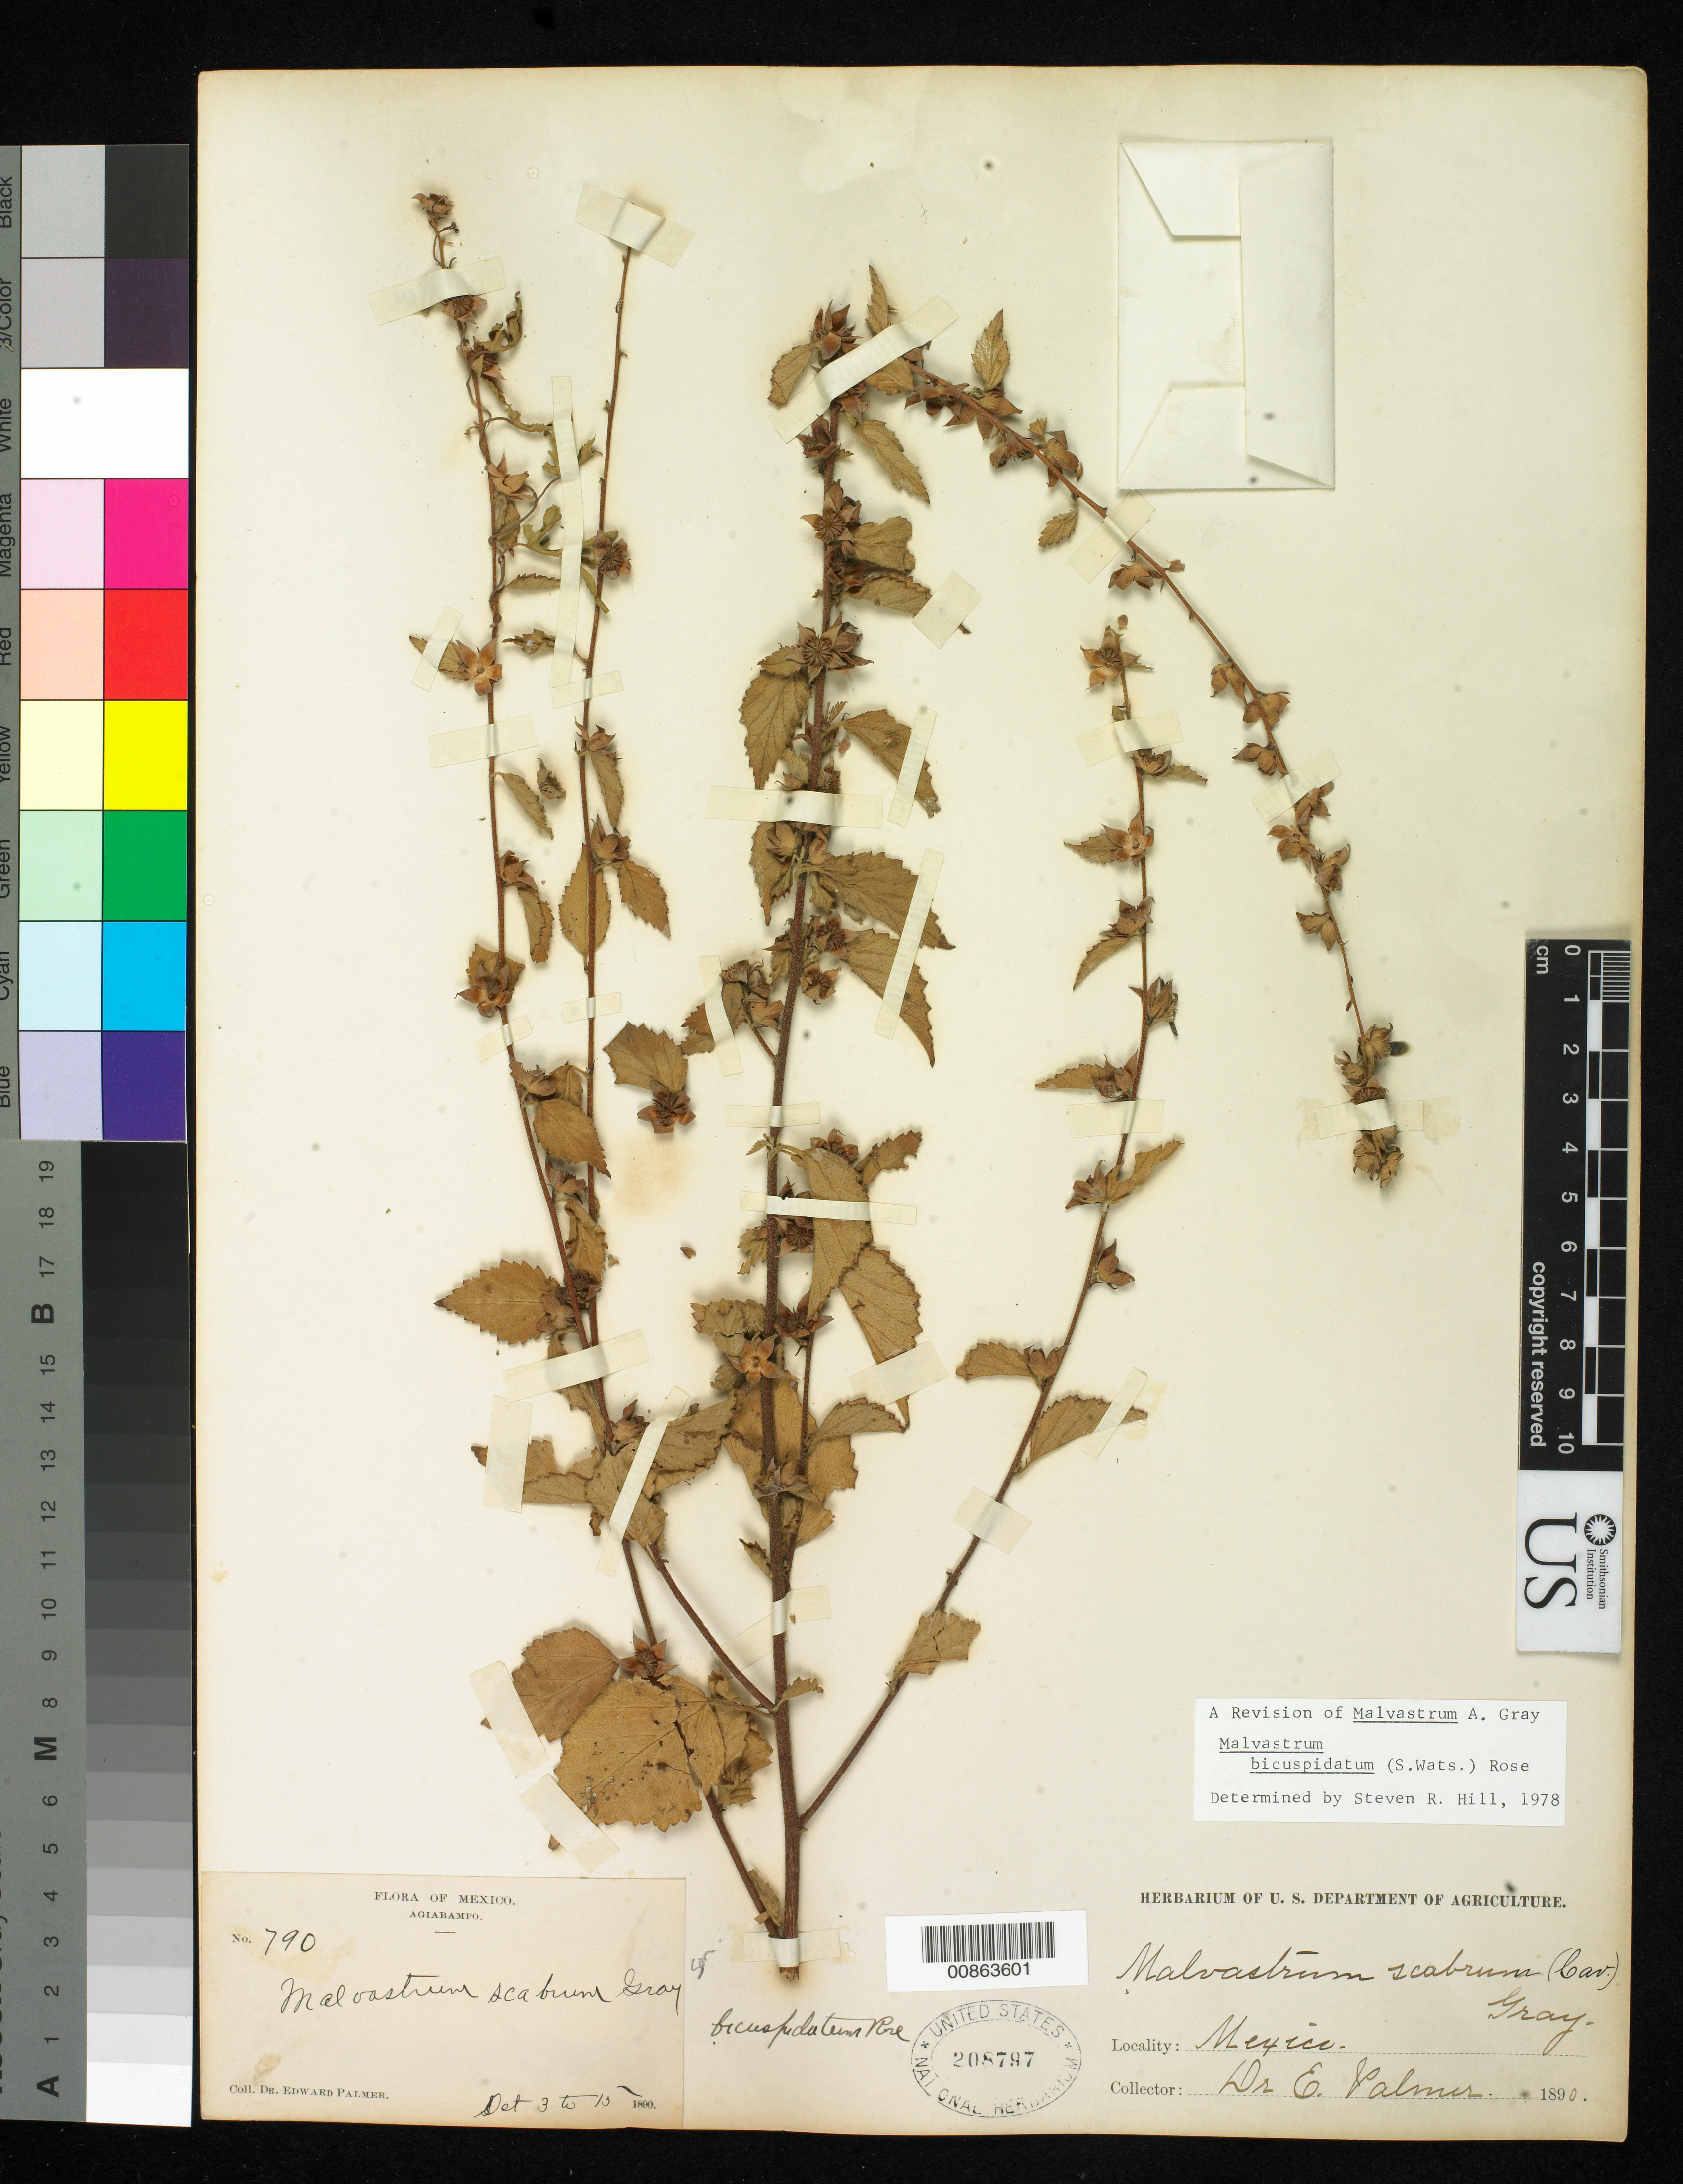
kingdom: Plantae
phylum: Tracheophyta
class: Magnoliopsida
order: Malvales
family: Malvaceae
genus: Malvastrum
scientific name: Malvastrum bicuspidatum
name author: (S. Watson) Rose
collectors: E. Palmer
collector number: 790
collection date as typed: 03 Sep 1890 to 15 Sep 1890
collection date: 1890-09-03/1890-09-15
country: Mexico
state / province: Sonora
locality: Agiabampo, Sonora.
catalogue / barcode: US 208797